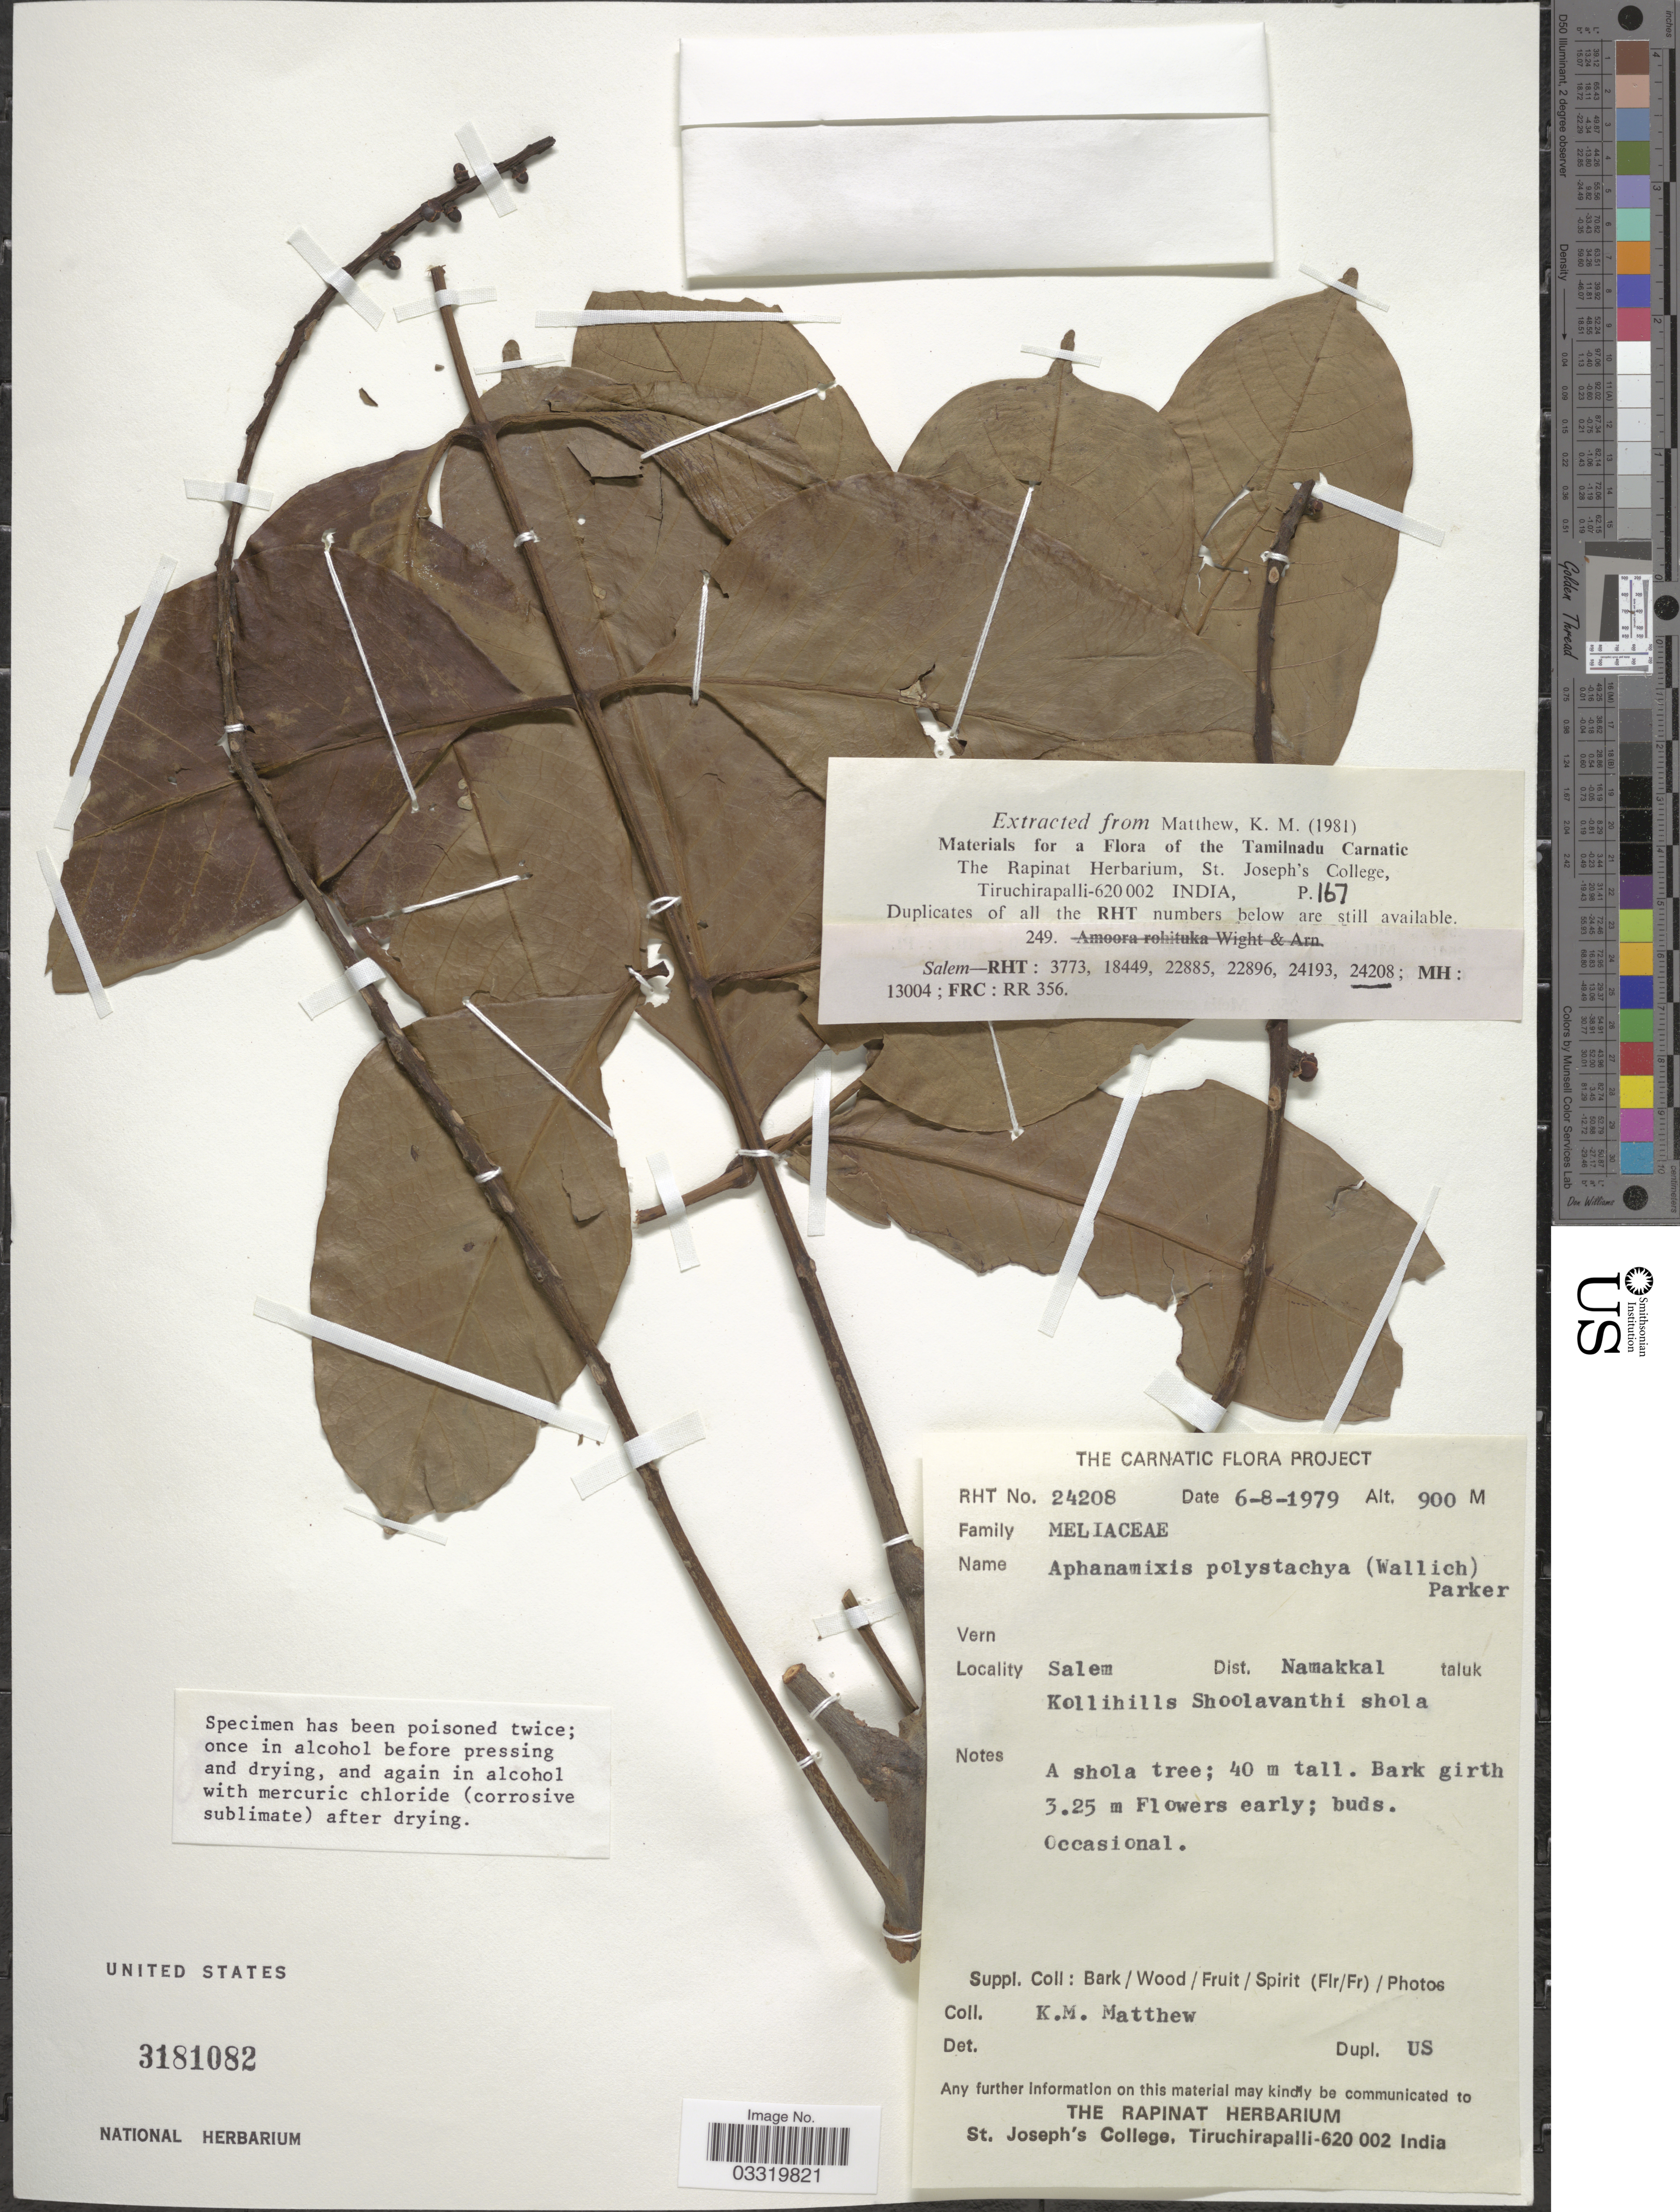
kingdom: Plantae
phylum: Tracheophyta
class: Magnoliopsida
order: Sapindales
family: Meliaceae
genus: Aphanamixis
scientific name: Aphanamixis polystachya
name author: (Wall.) R. Parker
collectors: K. M. Matthew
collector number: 24208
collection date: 1979-08-06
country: India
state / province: Tamil Nadu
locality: Salem Dist. Namakkal taluk, Kollihills Shoolavanthi shola.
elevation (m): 900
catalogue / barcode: US 3181082